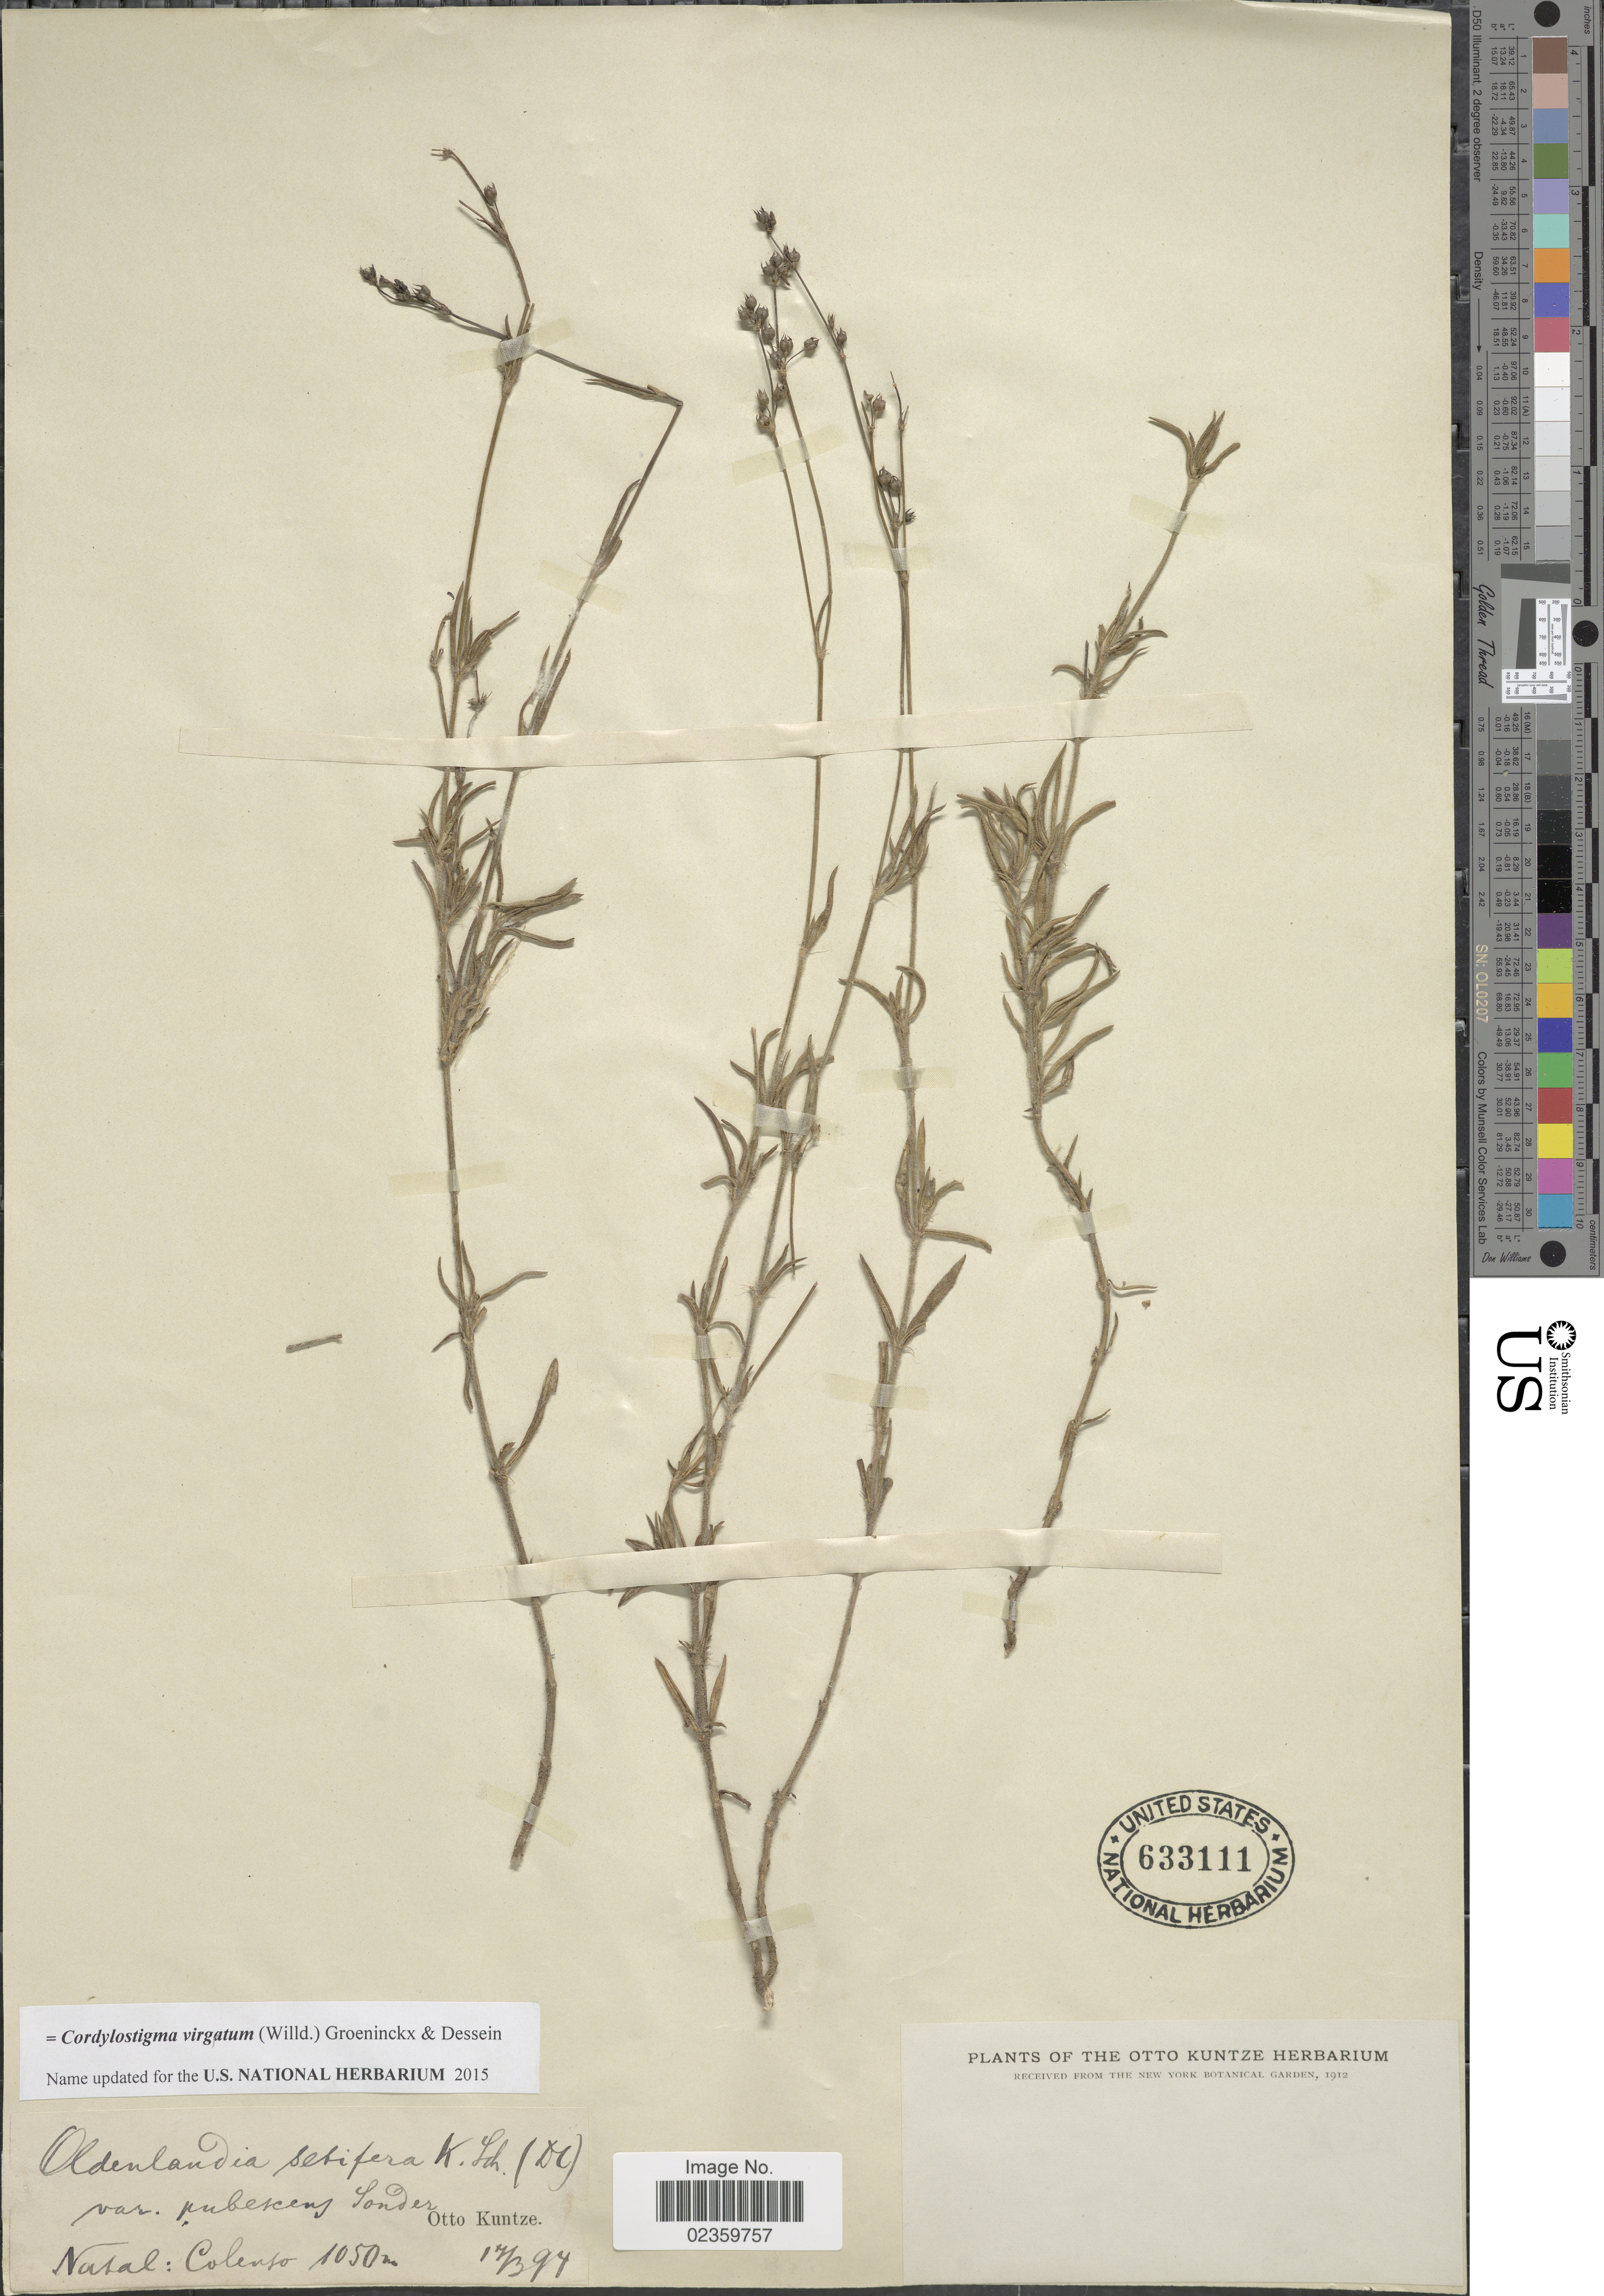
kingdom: Plantae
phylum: Tracheophyta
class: Magnoliopsida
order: Gentianales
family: Rubiaceae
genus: Cordylostigma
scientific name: Cordylostigma virgatum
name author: (Willd.) Groeninckx & Dessein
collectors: C.E.O. Kuntze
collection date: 1894-03-17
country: South Africa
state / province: KwaZulu-Natal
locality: Natal: Colenso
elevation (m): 1050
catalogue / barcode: US 633111